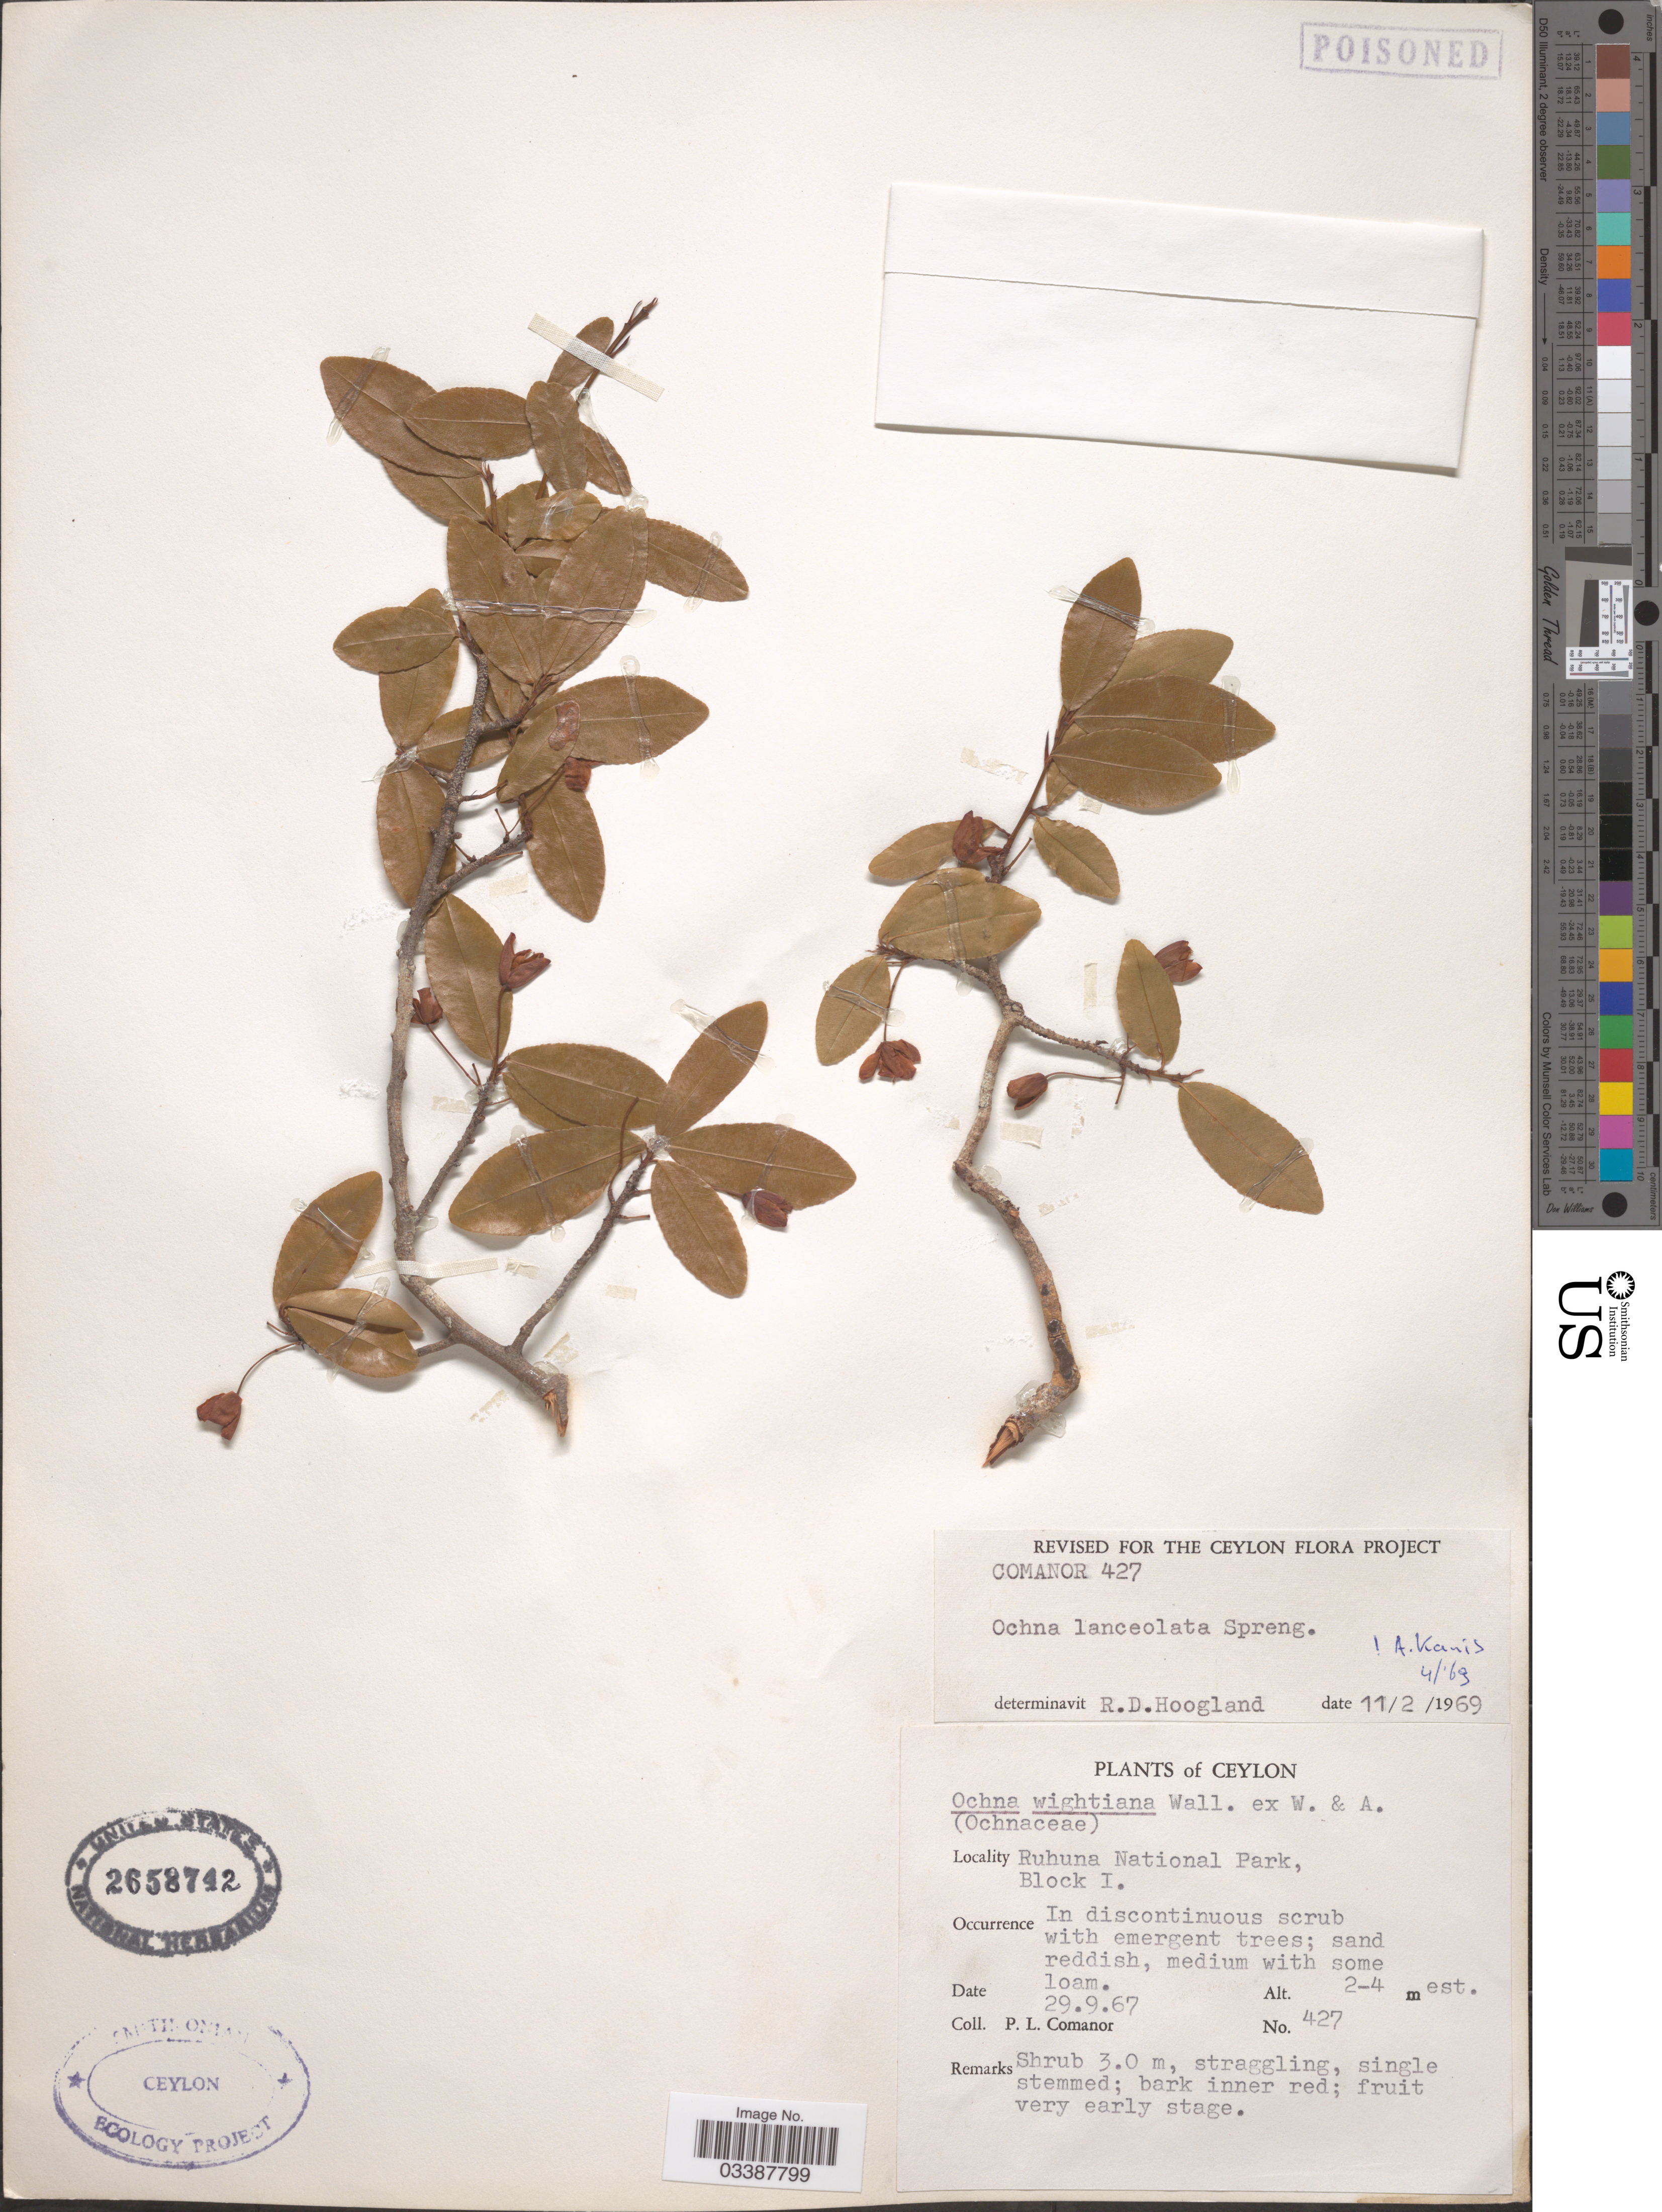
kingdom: Plantae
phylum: Tracheophyta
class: Magnoliopsida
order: Malpighiales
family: Ochnaceae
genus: Ochna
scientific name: Ochna lanceolata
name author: Spreng.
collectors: P. Comanor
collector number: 427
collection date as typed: Transcribed d/m/y: 29/9/67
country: Sri Lanka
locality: Ceylon. Ruhuna National Park, Block I.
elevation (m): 2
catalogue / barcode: US 2658742